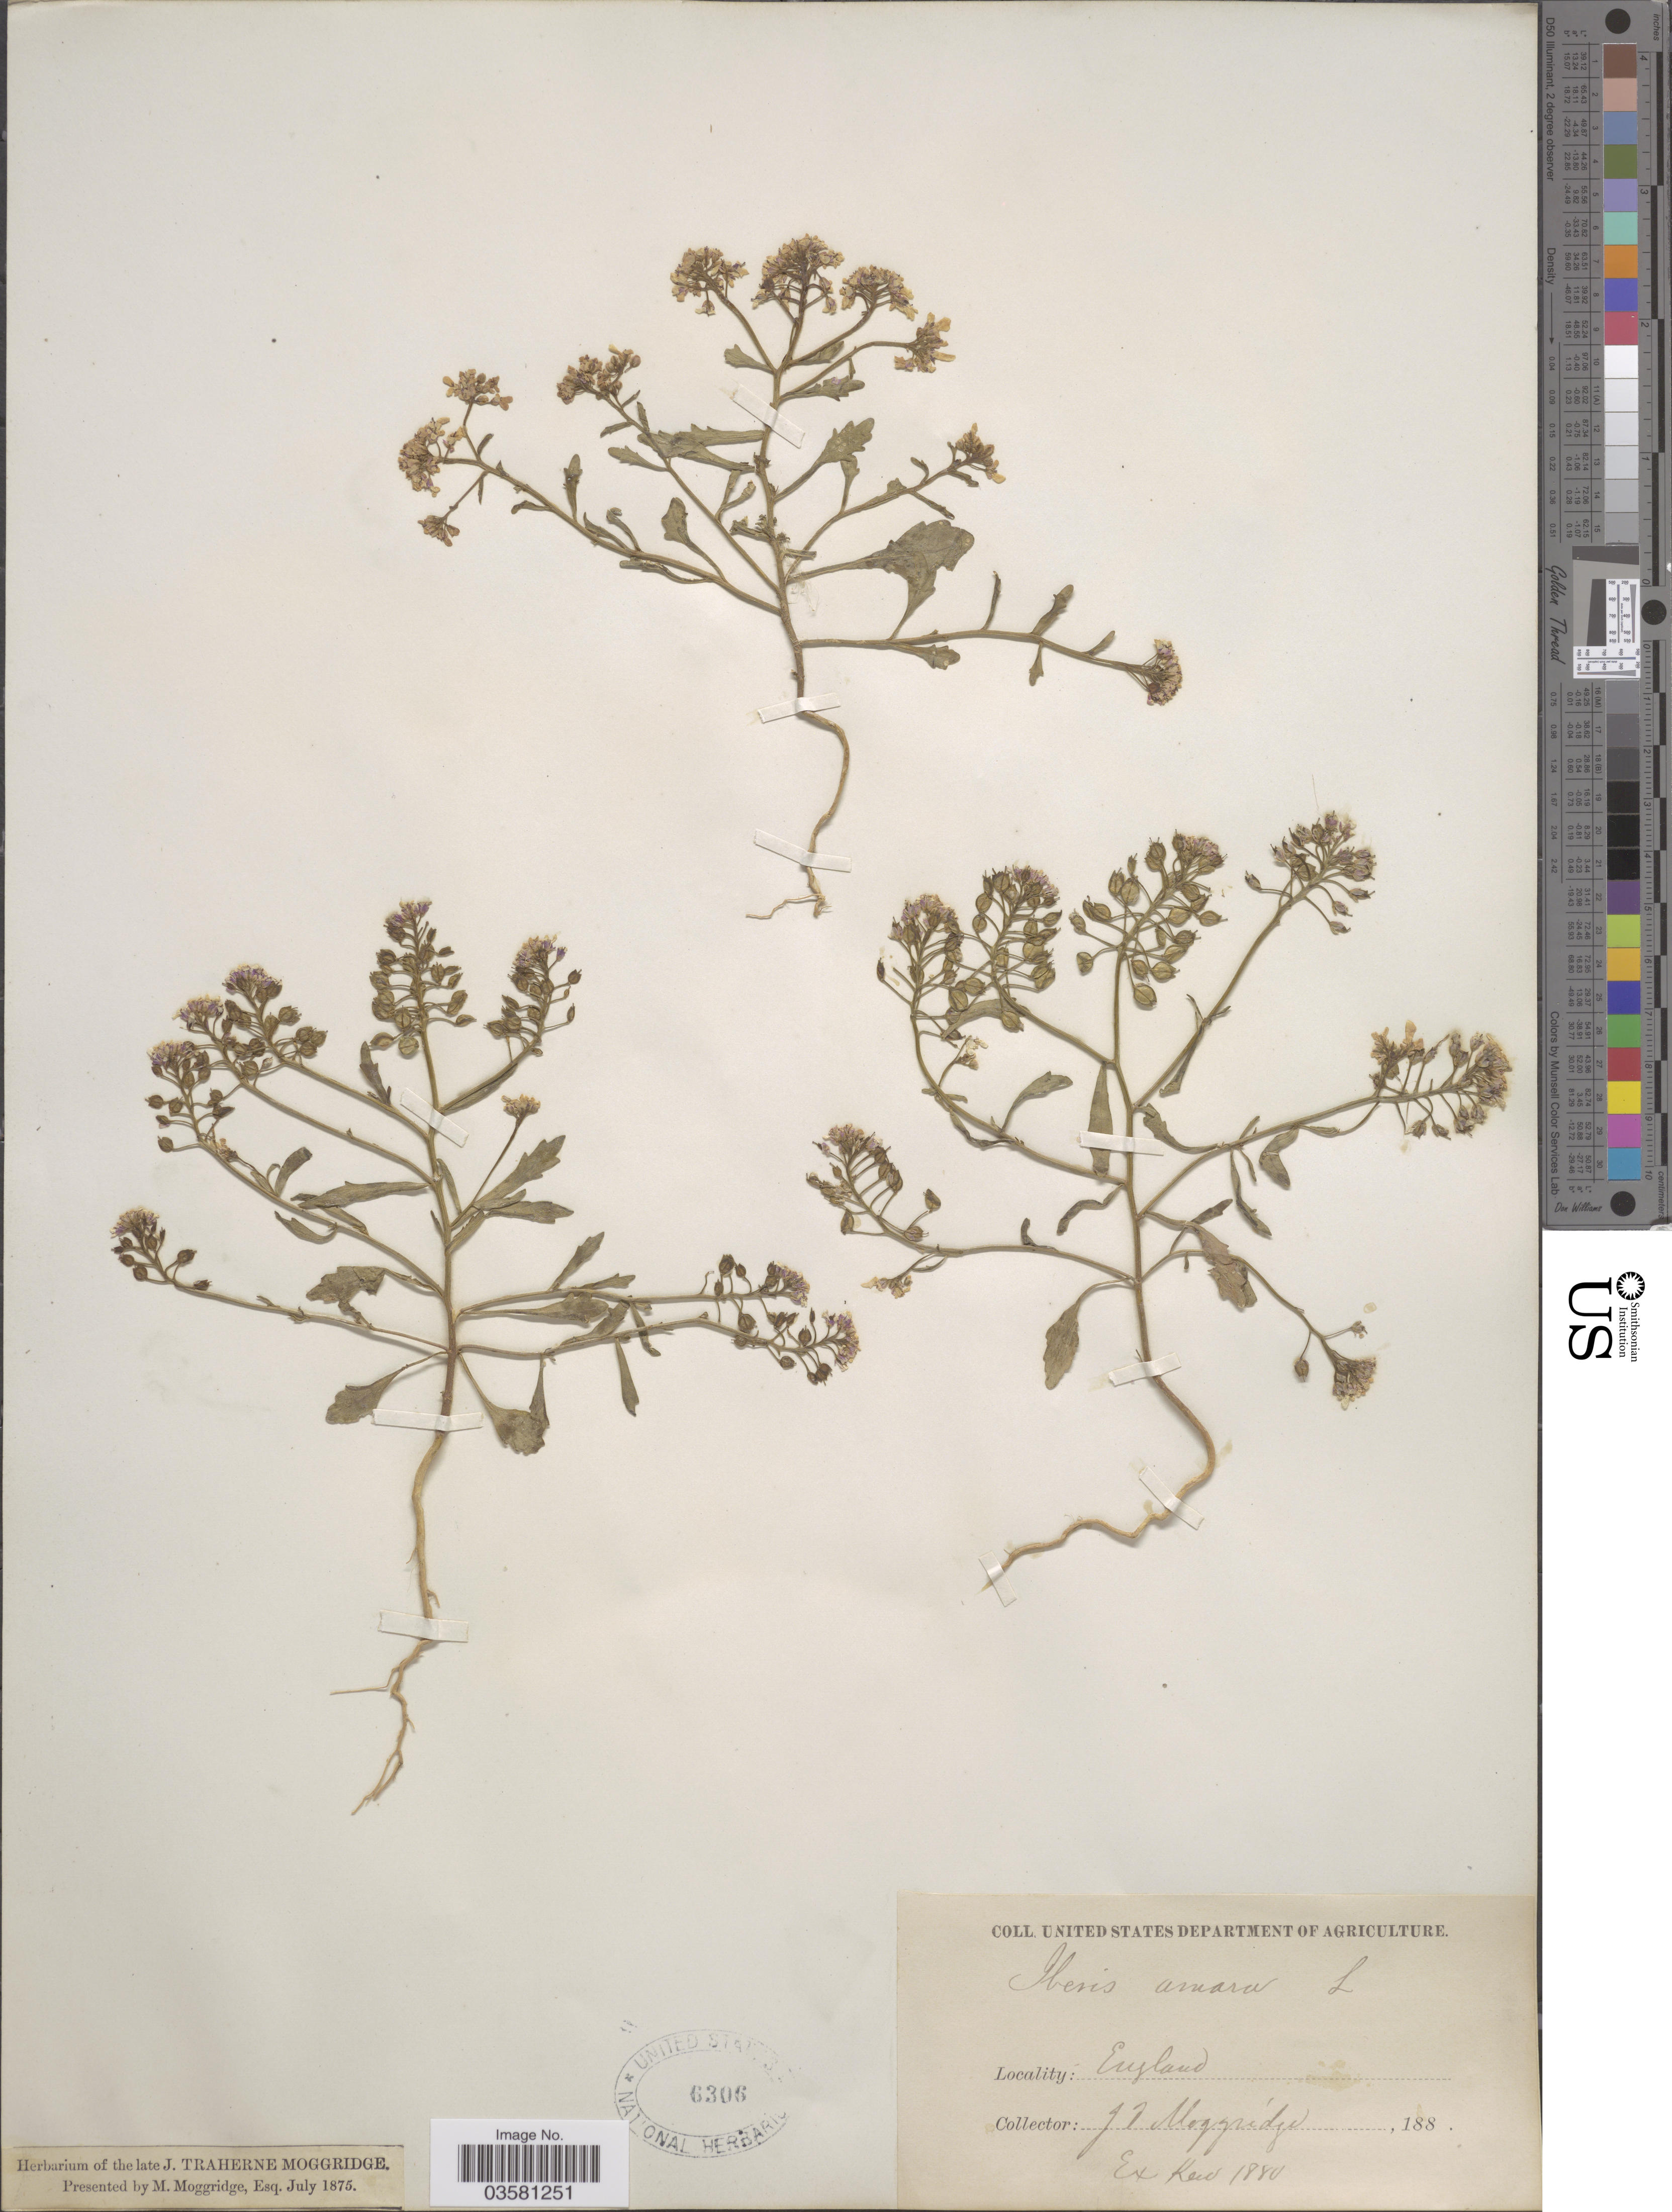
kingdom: Plantae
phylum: Tracheophyta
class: Magnoliopsida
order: Brassicales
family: Brassicaceae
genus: Iberis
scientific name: Iberis amara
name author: L.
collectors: J. T. Moggridge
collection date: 1880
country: United Kingdom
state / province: England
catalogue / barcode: US 6306